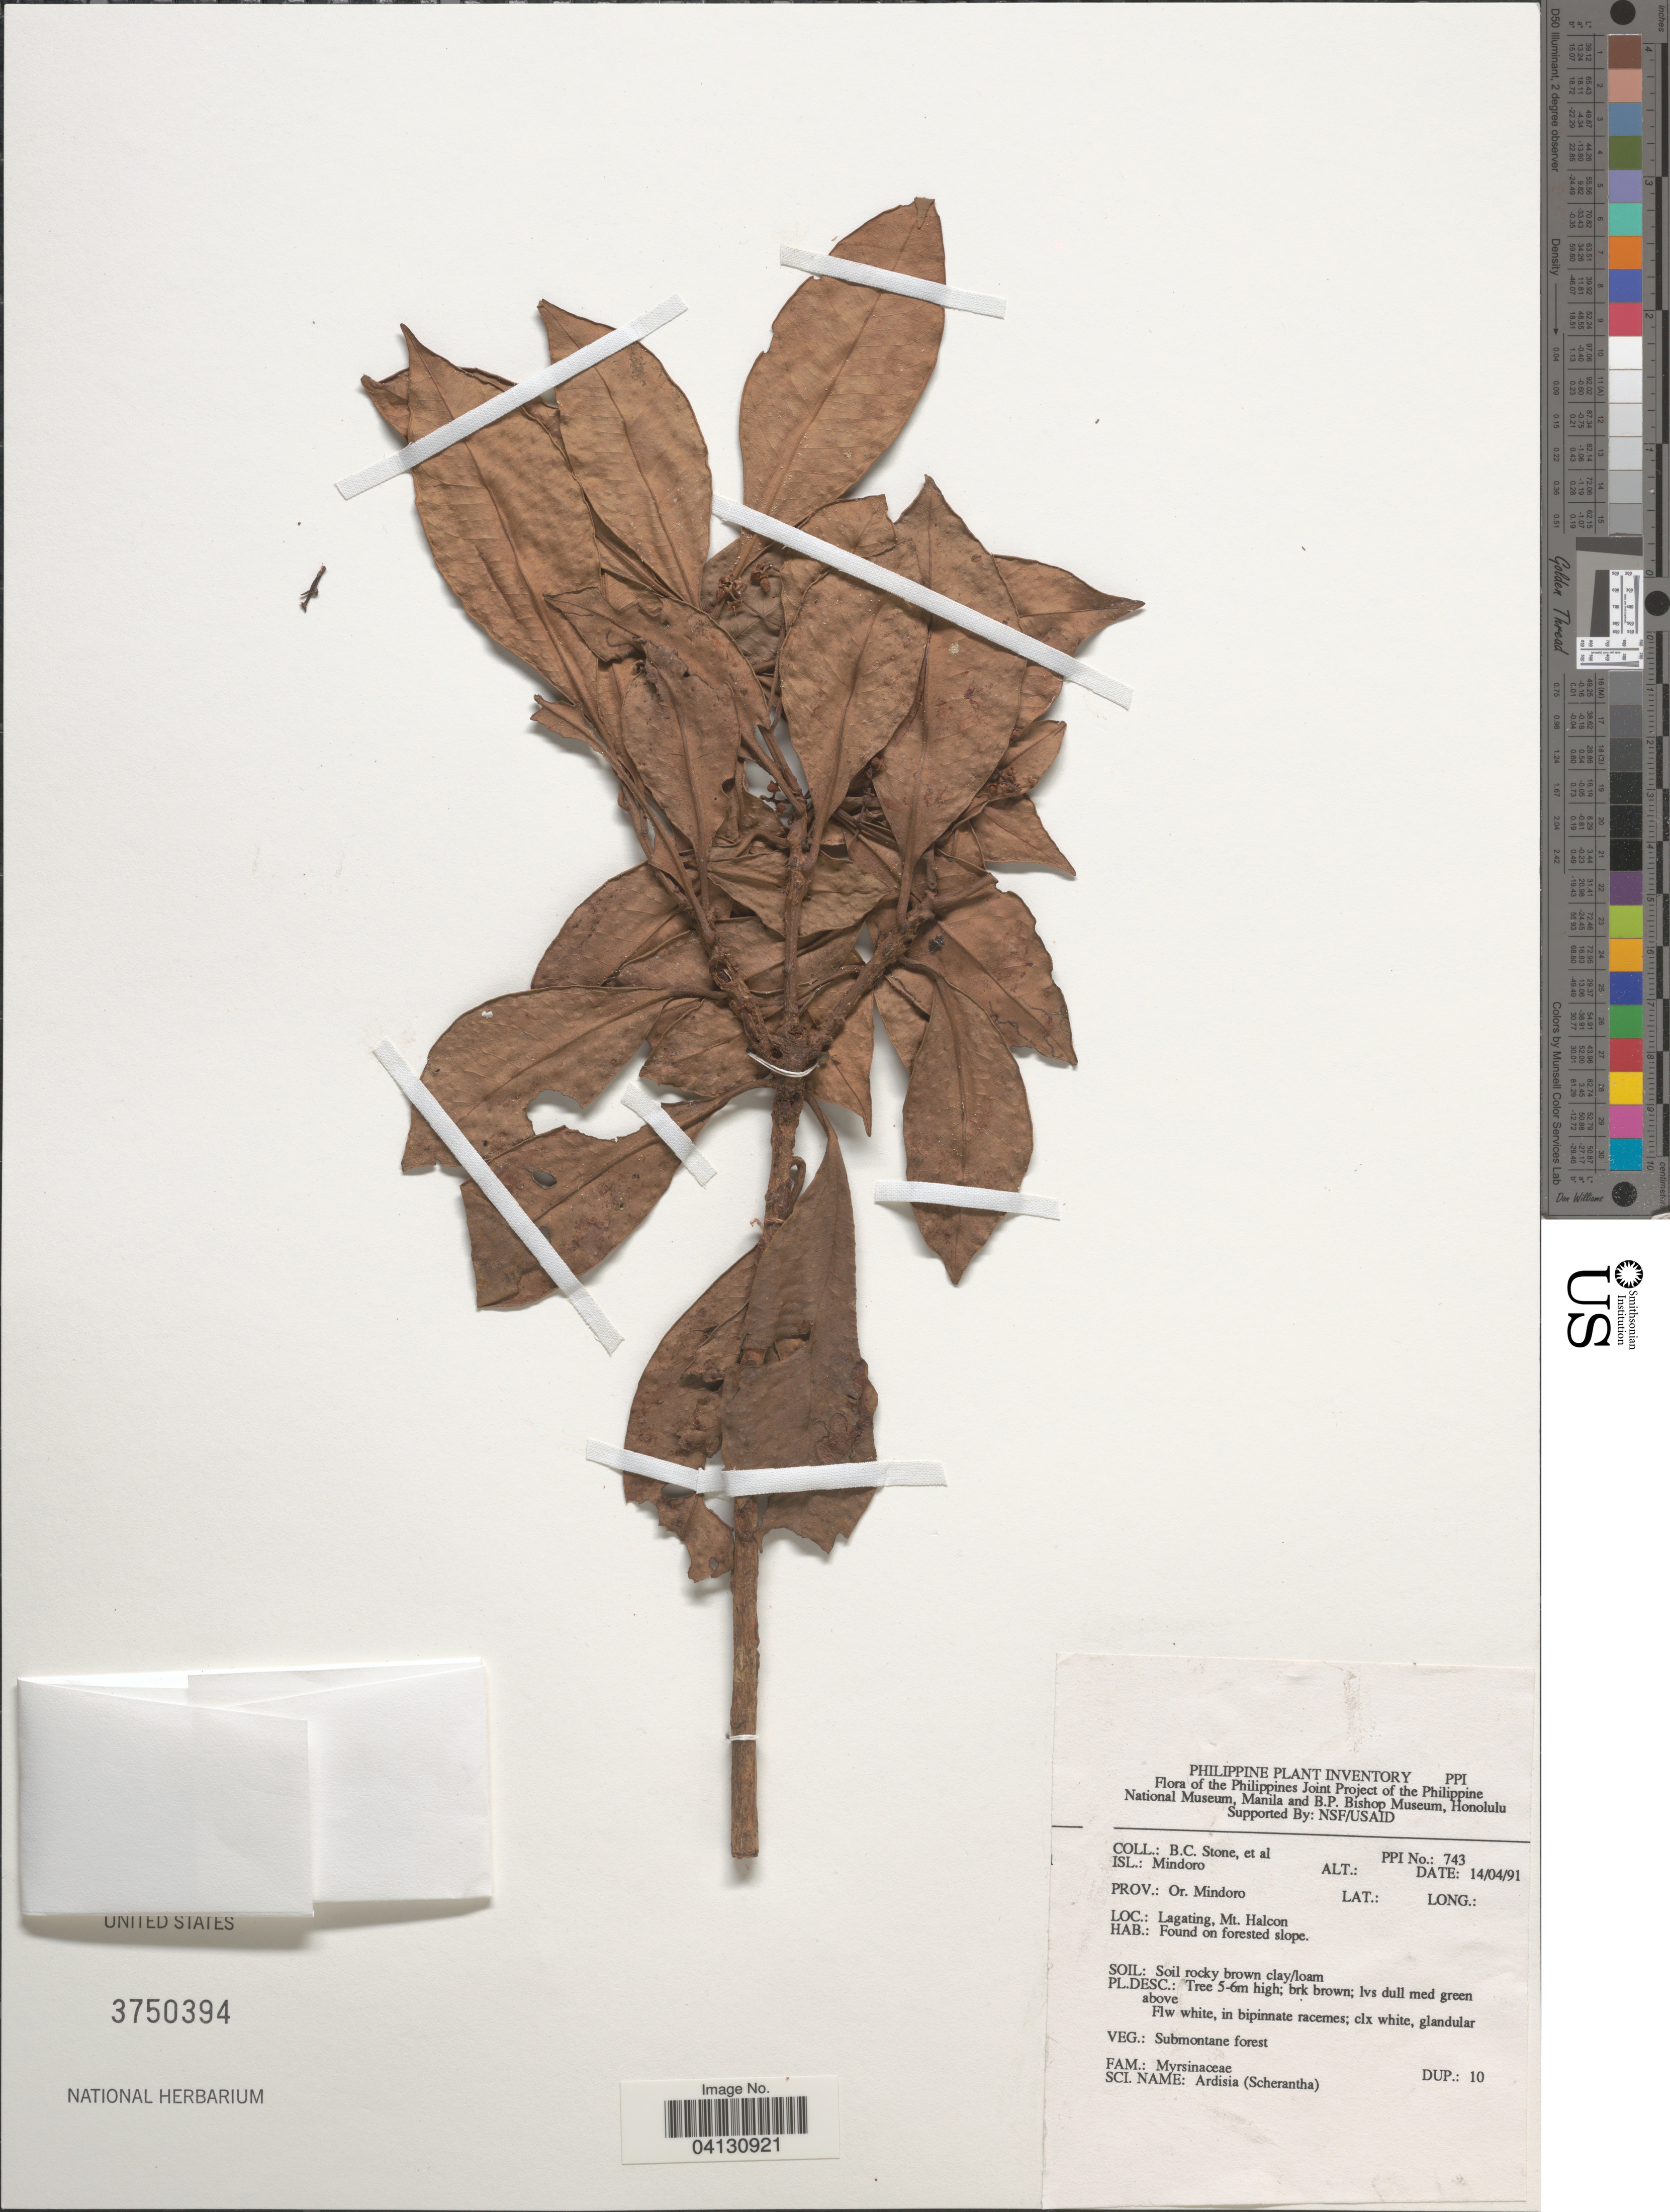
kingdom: Plantae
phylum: Tracheophyta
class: Magnoliopsida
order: Ericales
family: Primulaceae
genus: Ardisia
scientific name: Ardisia sp.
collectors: B. C. Stone & et al.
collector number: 743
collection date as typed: Transcribed d/m/y: 14/4/91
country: Philippines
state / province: Mimaropa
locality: Isl.: Mindoro. Prov.: Or. Mindoro. Lagating, Mt. Halcon.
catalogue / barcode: US 3750394